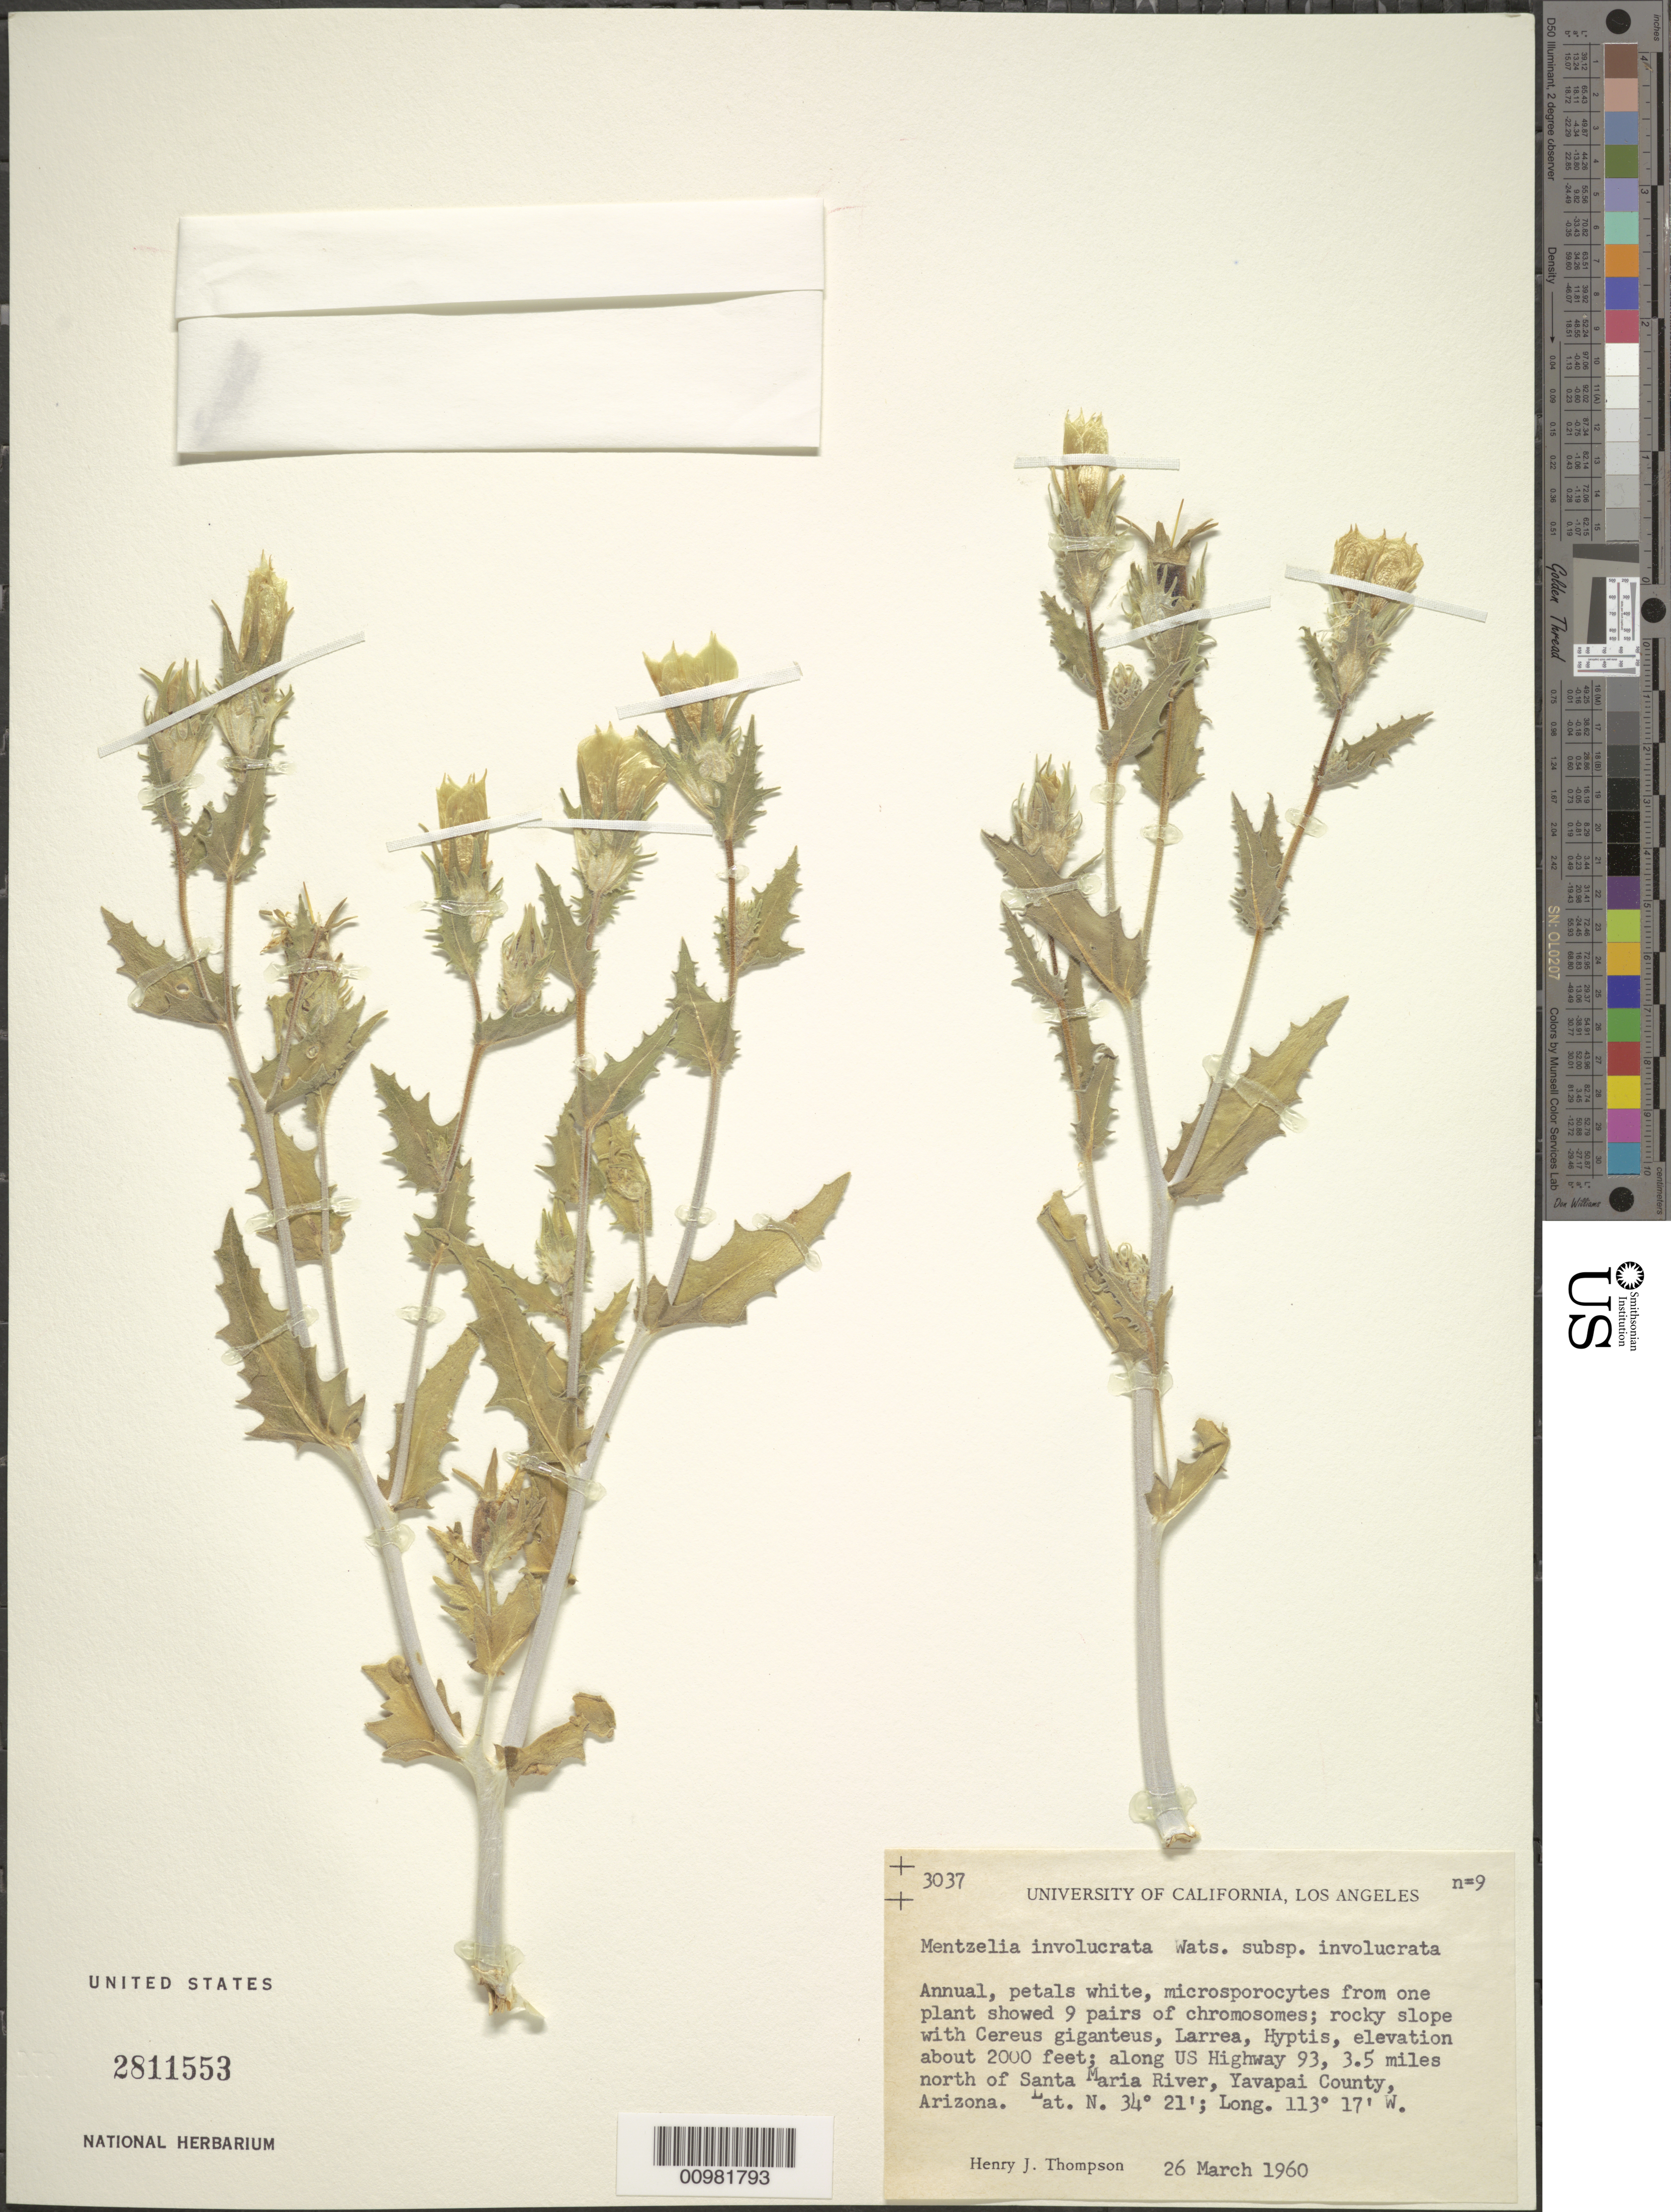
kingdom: Plantae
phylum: Tracheophyta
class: Magnoliopsida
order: Cornales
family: Loasaceae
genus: Mentzelia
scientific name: Mentzelia involucrata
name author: S. Watson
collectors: H. J. Thompson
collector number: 3037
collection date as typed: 26 Mar 1960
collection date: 1960-03-26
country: United States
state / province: Arizona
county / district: Yavapai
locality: along US Highway 93, 3.5 mi. N. of Santa Maria River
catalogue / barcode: US 2811553